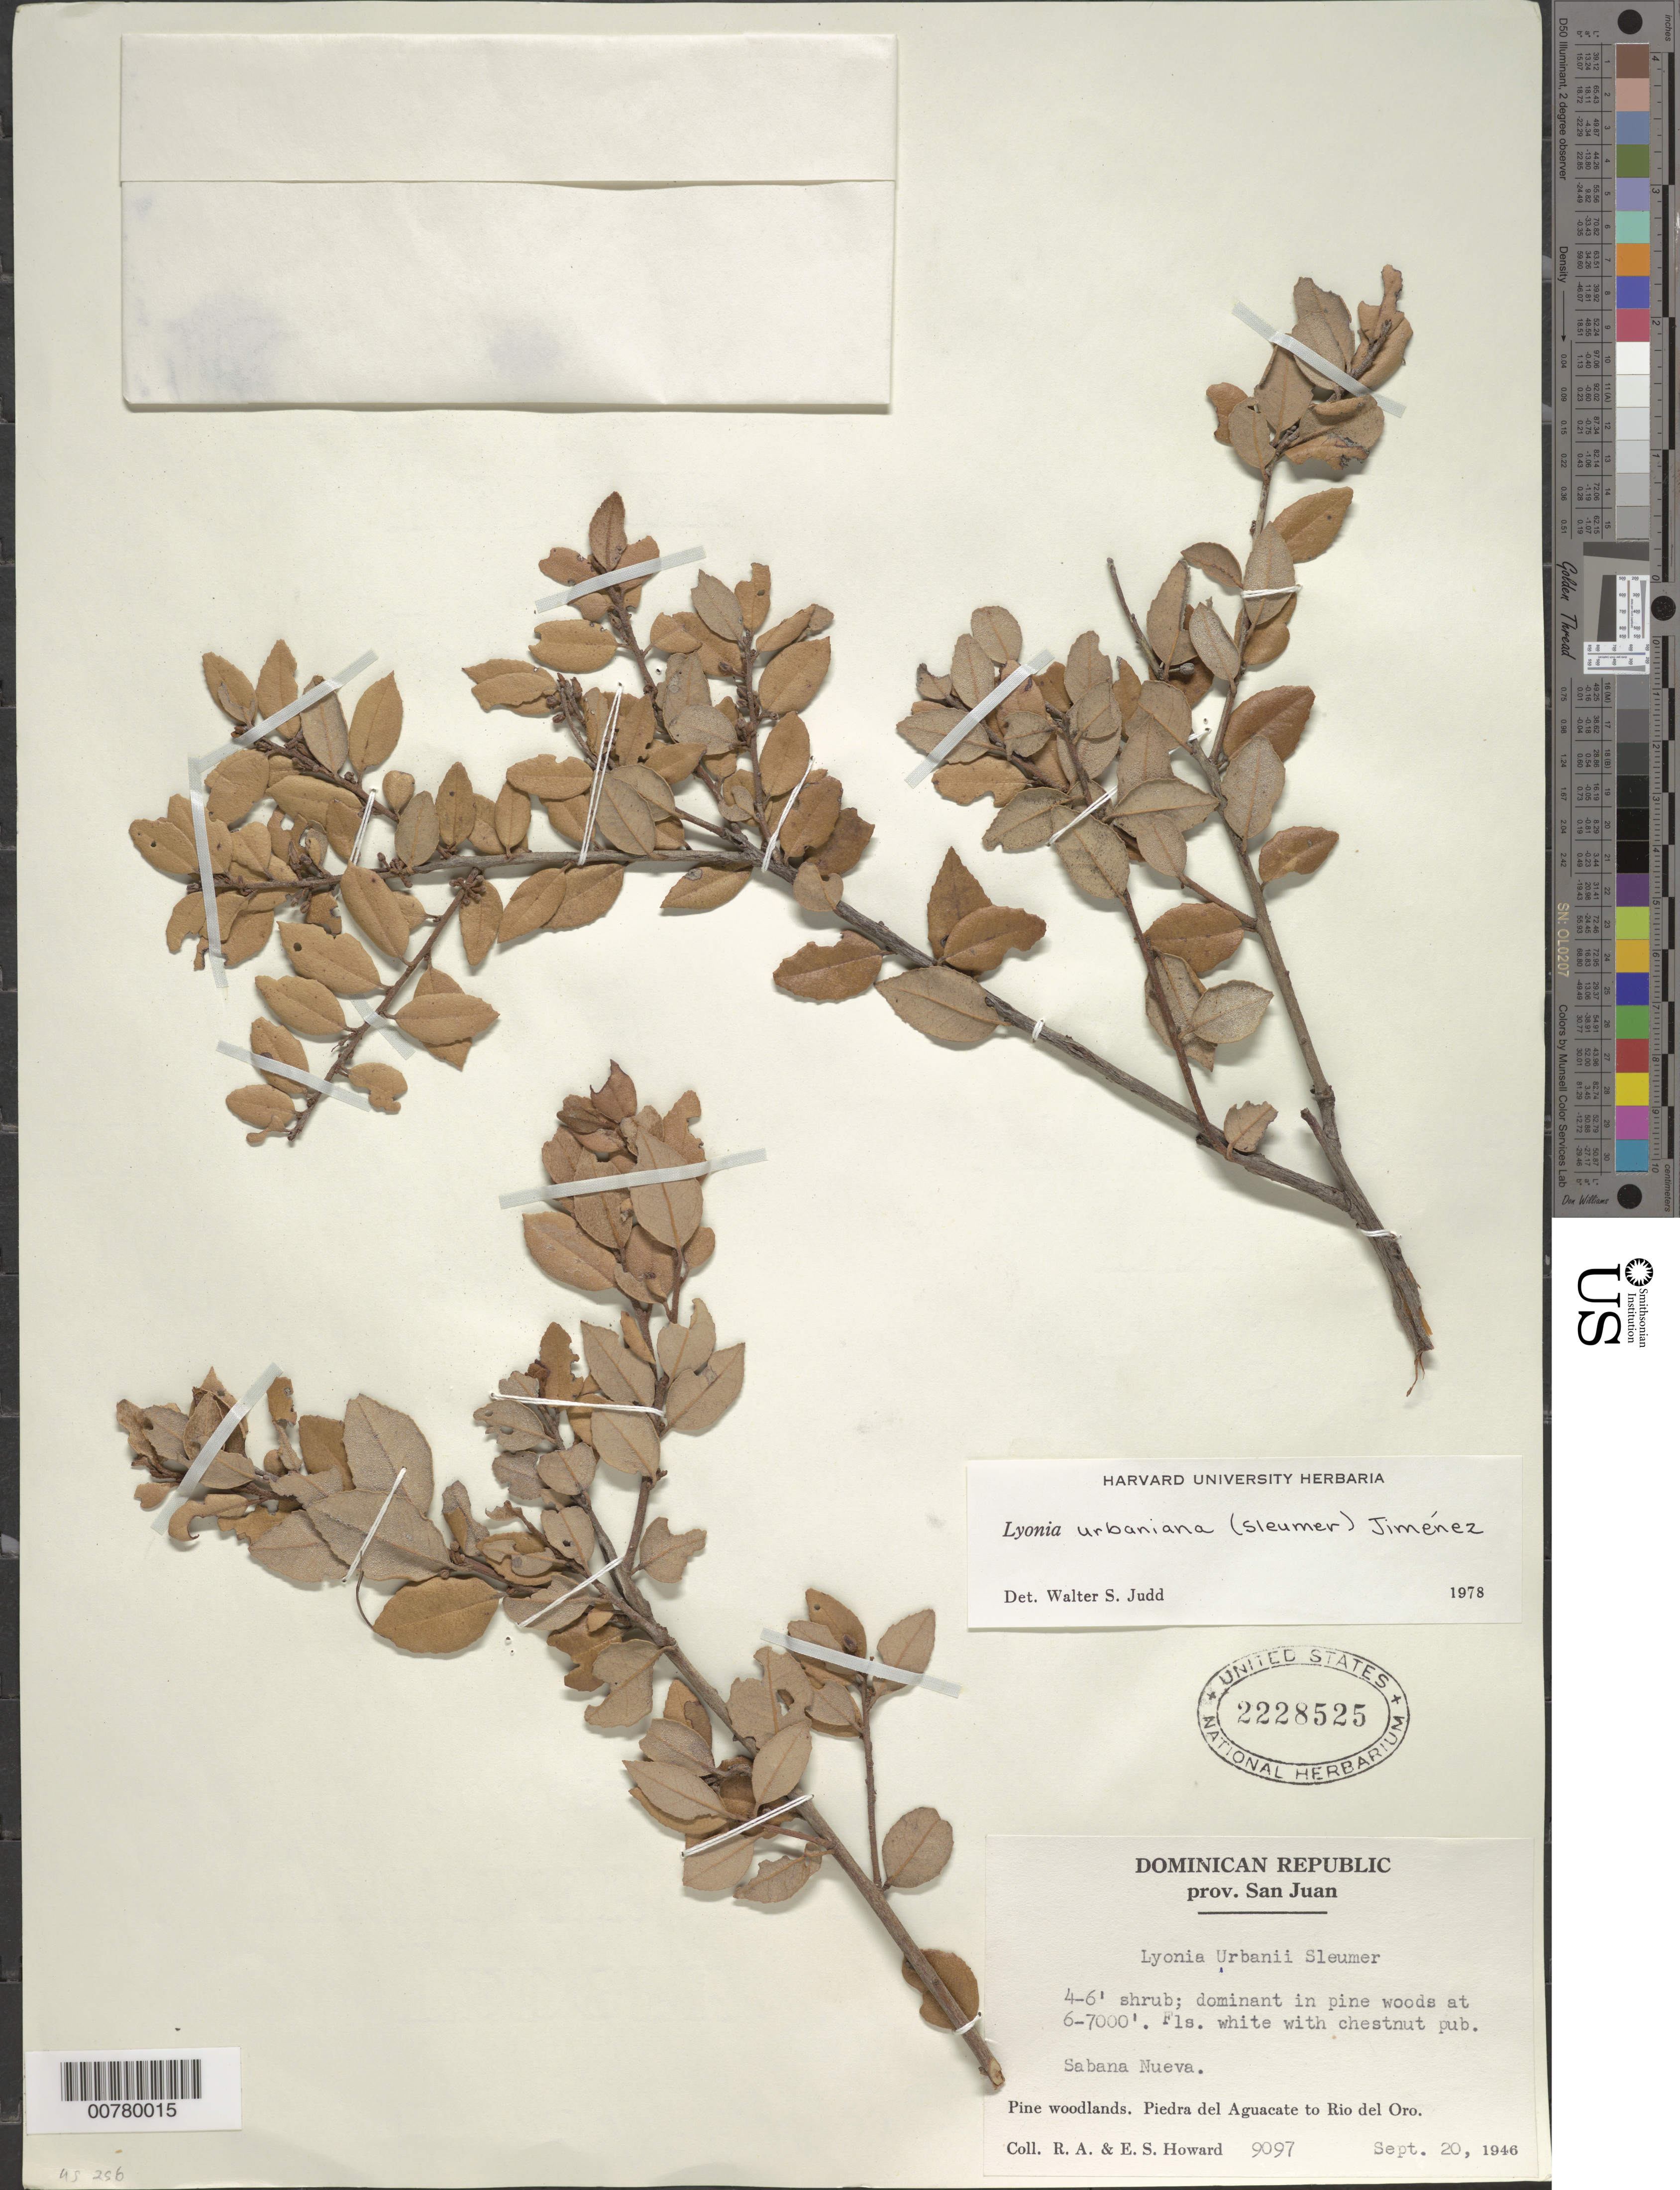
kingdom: Plantae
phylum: Tracheophyta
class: Magnoliopsida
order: Ericales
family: Ericaceae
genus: Lyonia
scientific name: Lyonia urbaniana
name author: (Sleumer) J. Jiménez Alm.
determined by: Judd, Walter S.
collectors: R. A. Howard & E. S. Howard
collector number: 9097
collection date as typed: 20 Sep 1946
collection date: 1946-09-20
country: Dominican Republic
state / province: San Juan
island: Hispaniola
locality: Sabana Nueva.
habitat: In pine woods.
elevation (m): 1829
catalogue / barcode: US 2228525